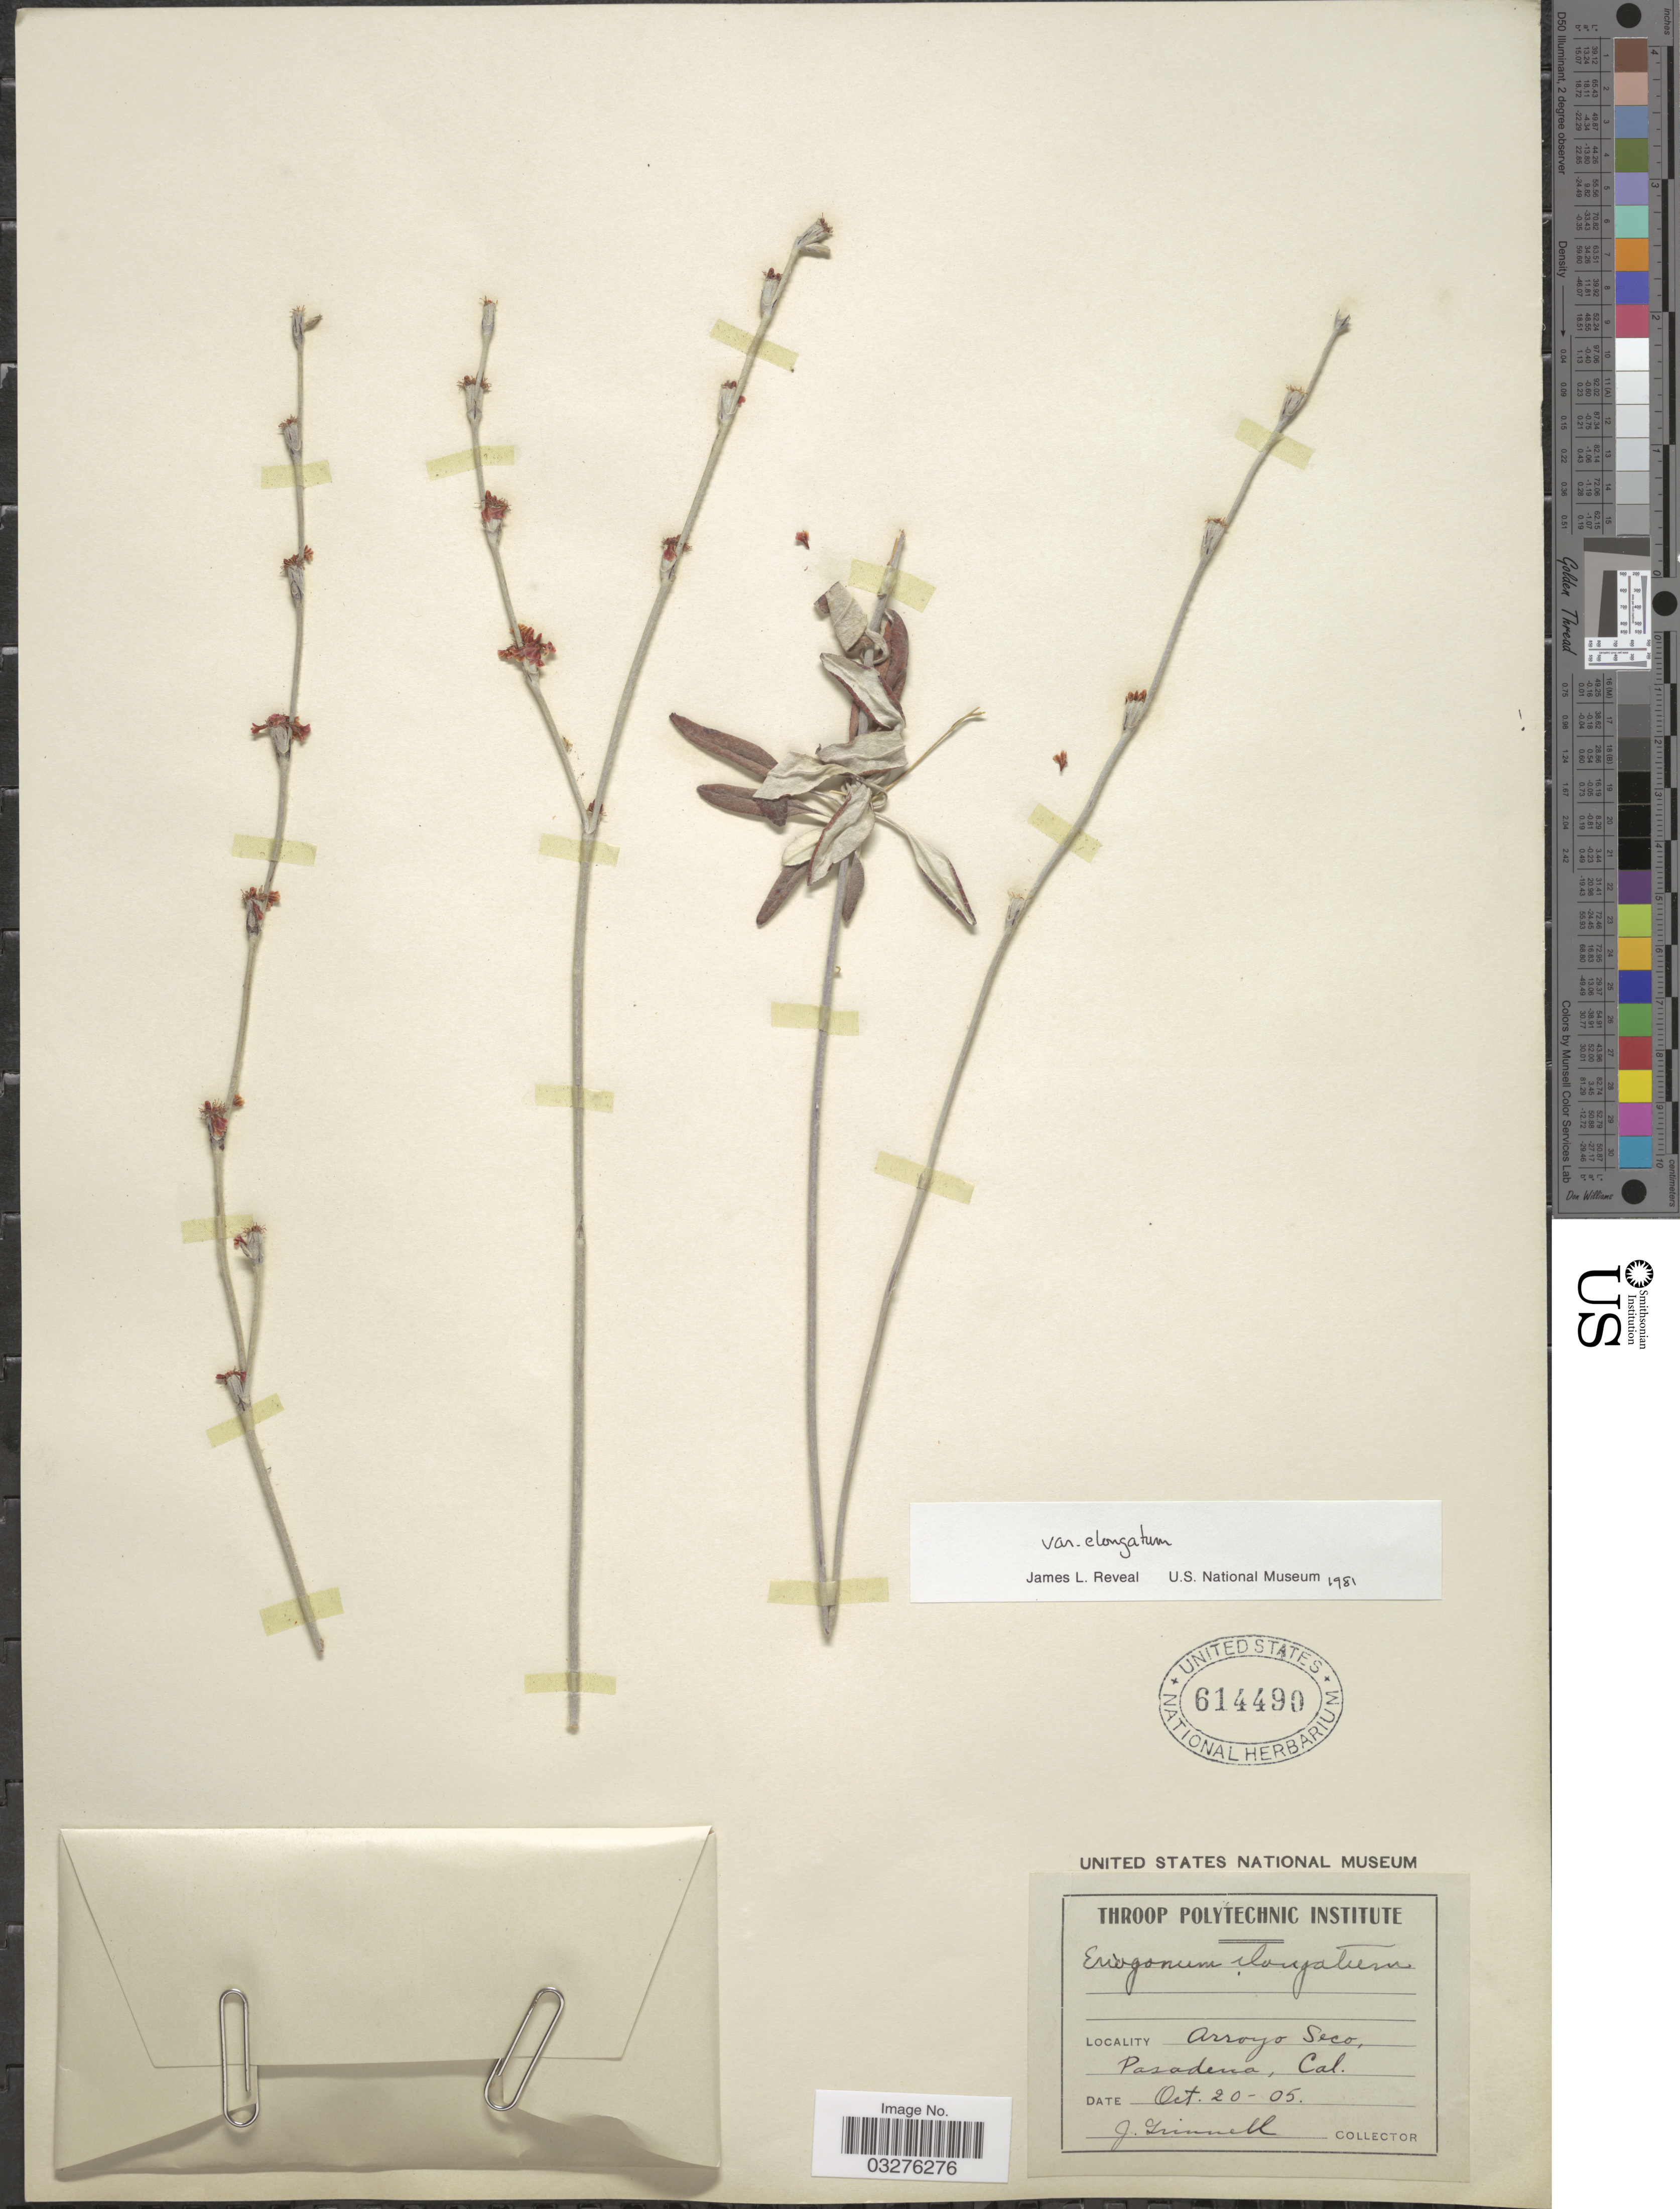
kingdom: Plantae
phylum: Tracheophyta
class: Magnoliopsida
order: Caryophyllales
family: Polygonaceae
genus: Eriogonum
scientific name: Eriogonum elongatum var. elongatum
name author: Benth.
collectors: J. Grinnell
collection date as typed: Transcribed d/m/y: 20/10/5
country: United States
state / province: California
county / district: Los Angeles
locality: Arroyo Seco, Pasadena.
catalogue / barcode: US 614490